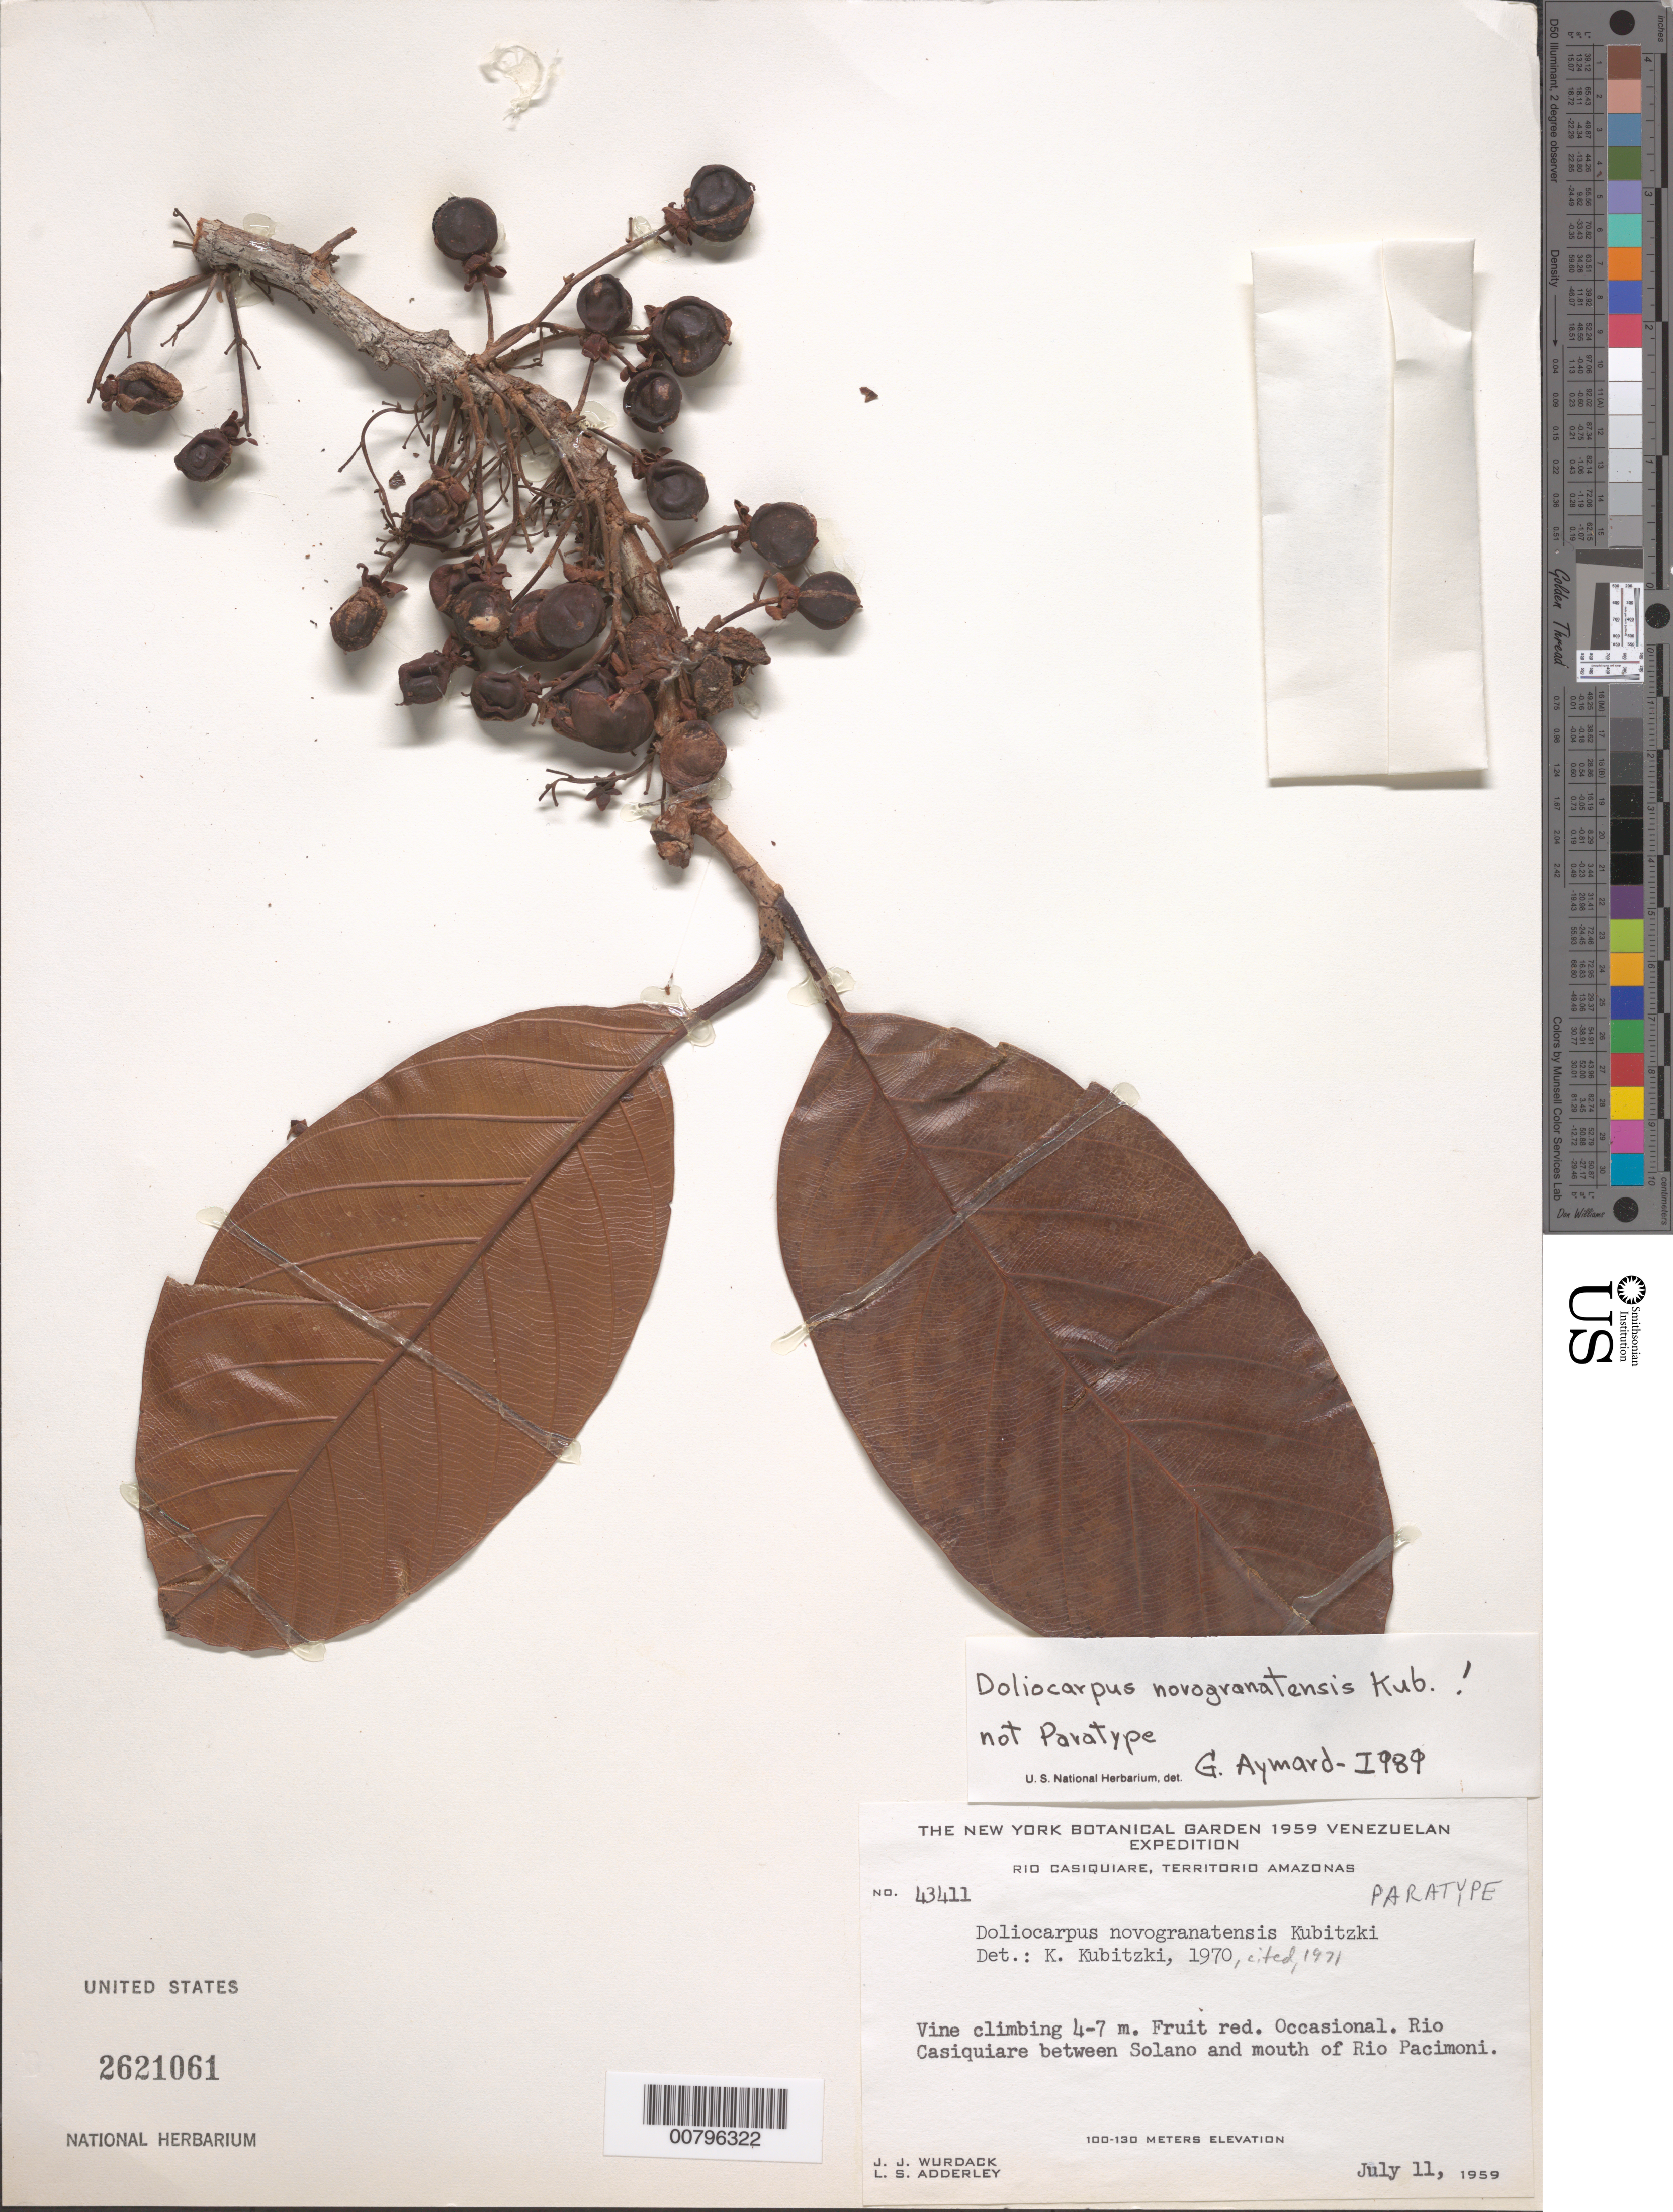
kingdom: Plantae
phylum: Tracheophyta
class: Magnoliopsida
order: Dilleniales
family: Dilleniaceae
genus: Doliocarpus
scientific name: Doliocarpus novogranatensis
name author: Kubitzki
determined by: Aymard C., G. A., (PORT), Univ. Nac. Exp. de los Llanos Ezequiel Zamora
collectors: J. J. Wurdack & L. S. Adderley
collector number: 43411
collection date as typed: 11-Jul-59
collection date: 1959-07-11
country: Venezuela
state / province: Amazonas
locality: Río Casiquiare, between Solano and mouth of Río Pacimoni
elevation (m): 100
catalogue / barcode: US 2621061